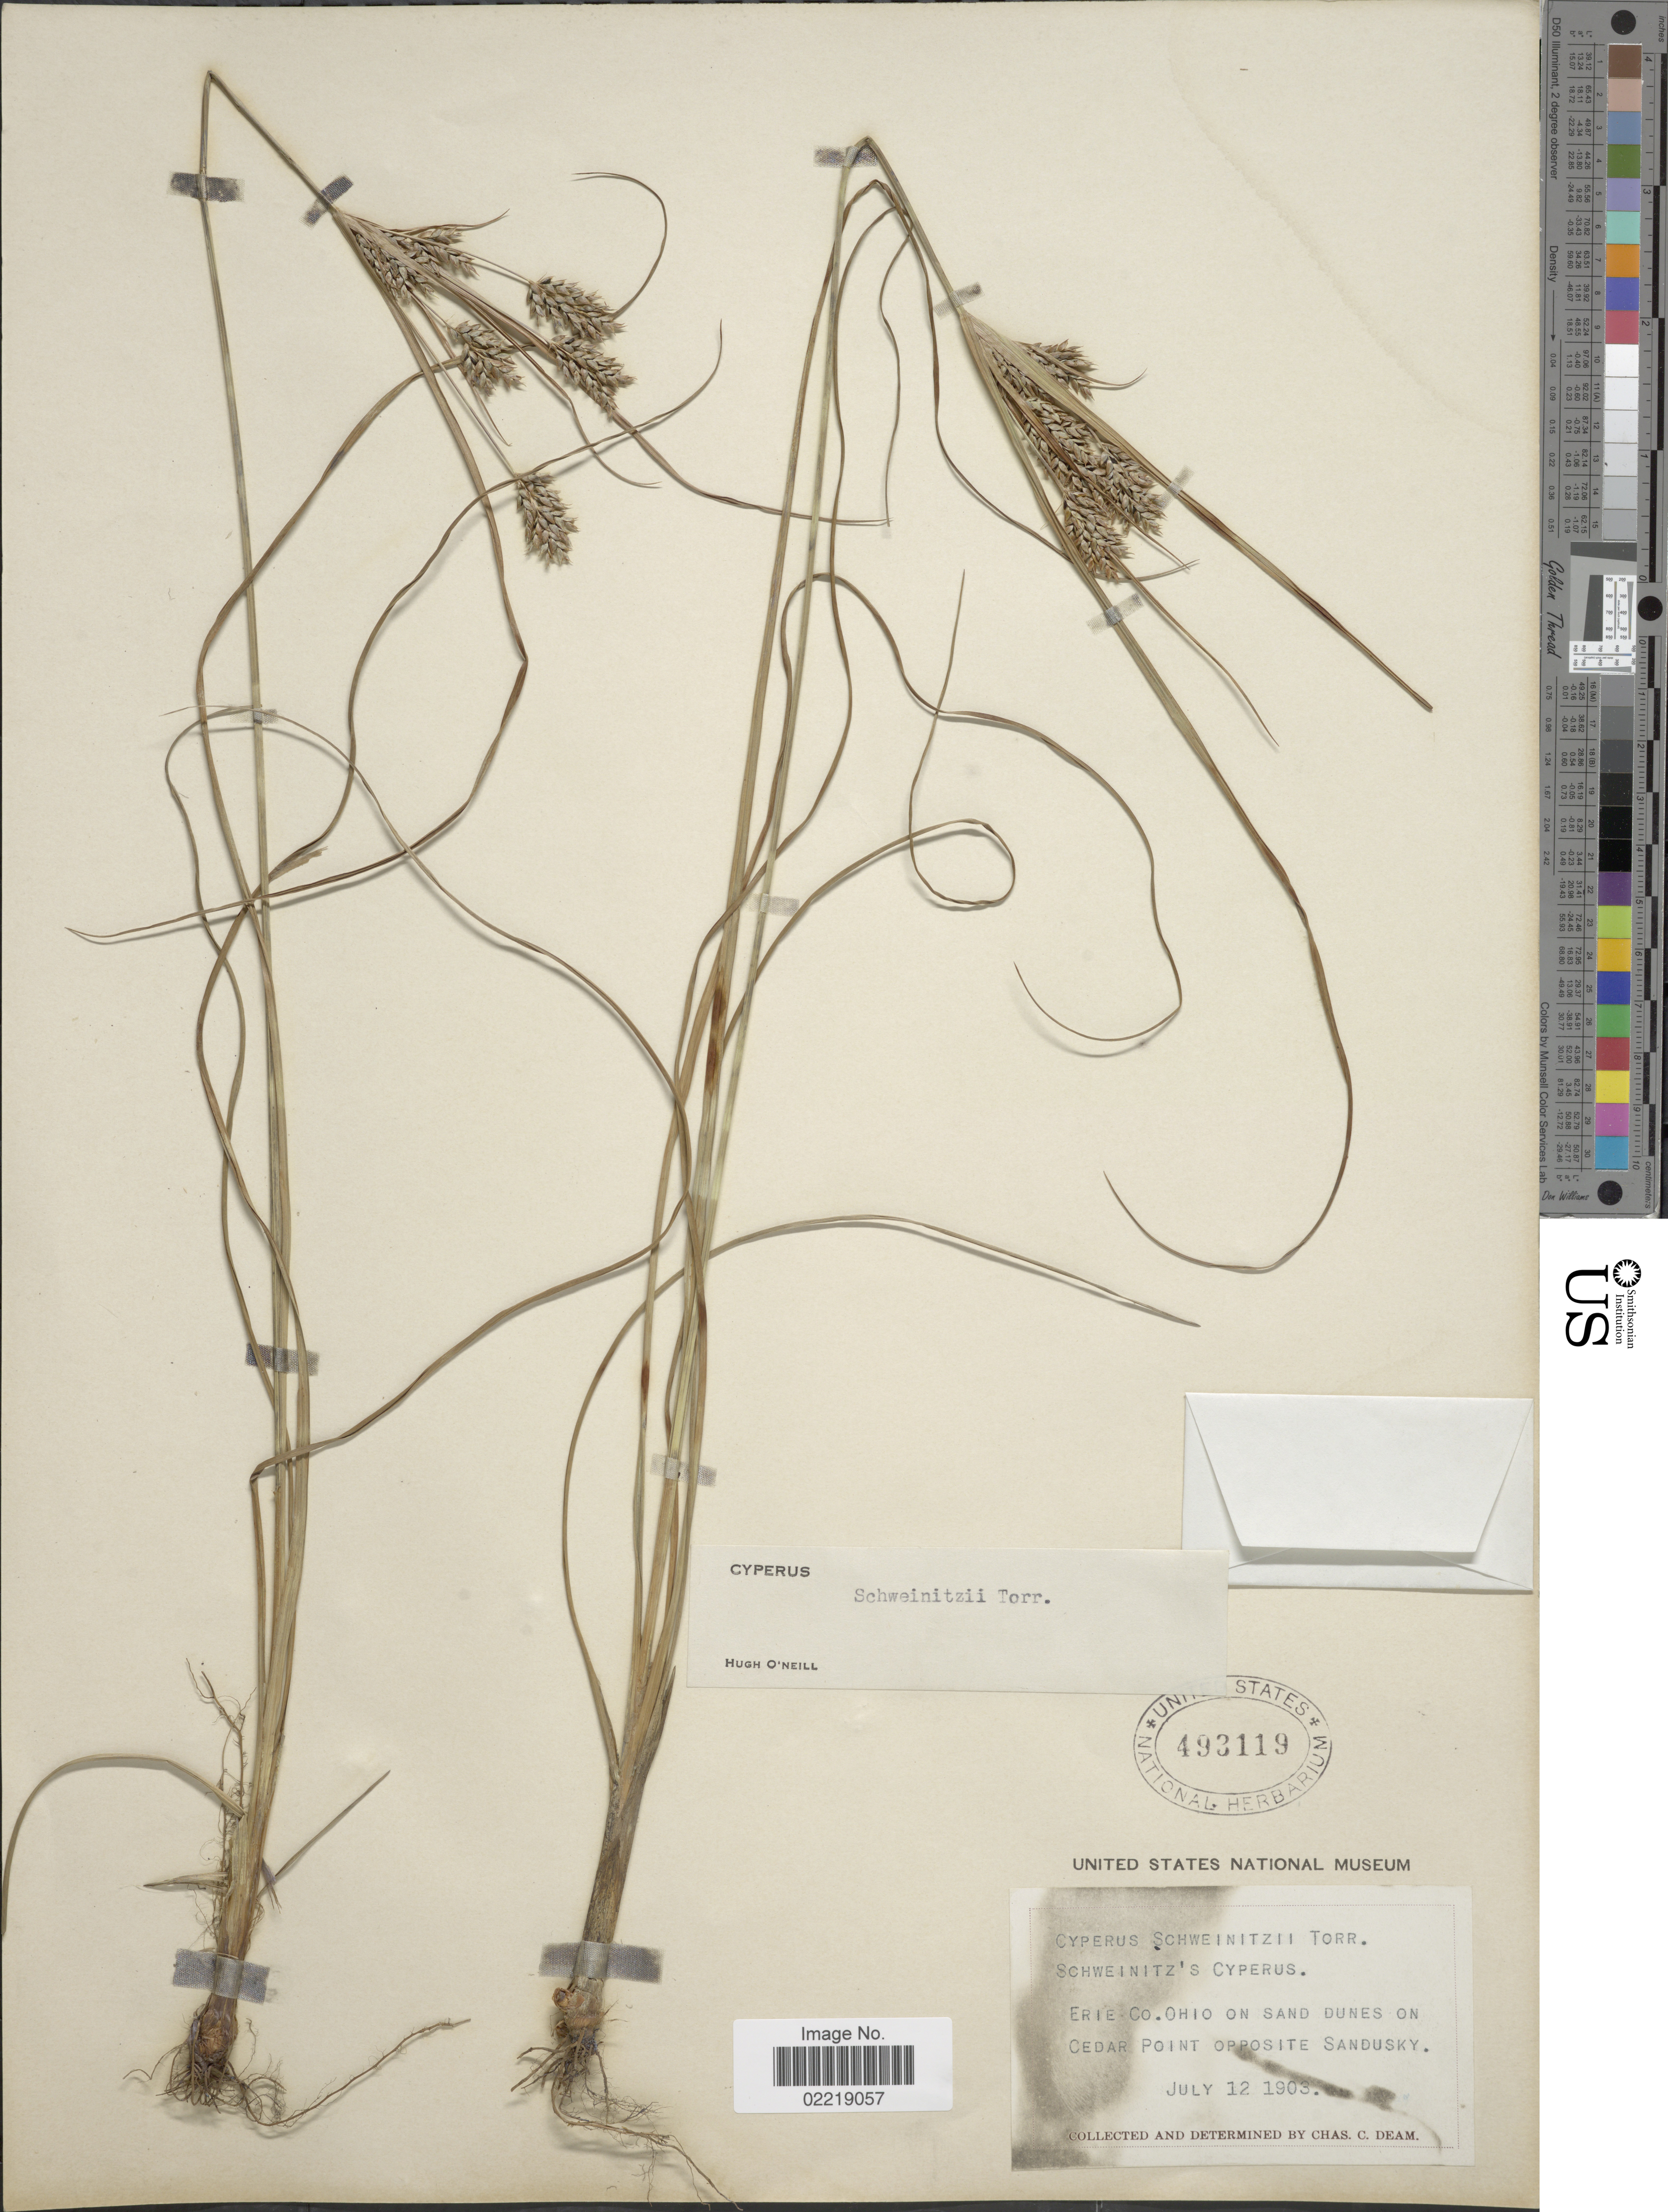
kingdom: Plantae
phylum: Tracheophyta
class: Liliopsida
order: Poales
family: Cyperaceae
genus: Cyperus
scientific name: Cyperus schweinitzii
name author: Torr.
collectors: C. C. Deam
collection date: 1903-07-12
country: United States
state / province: Ohio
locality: Erie Co, on sand dunes on Cedar Point opposite sandusky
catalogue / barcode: US 493119